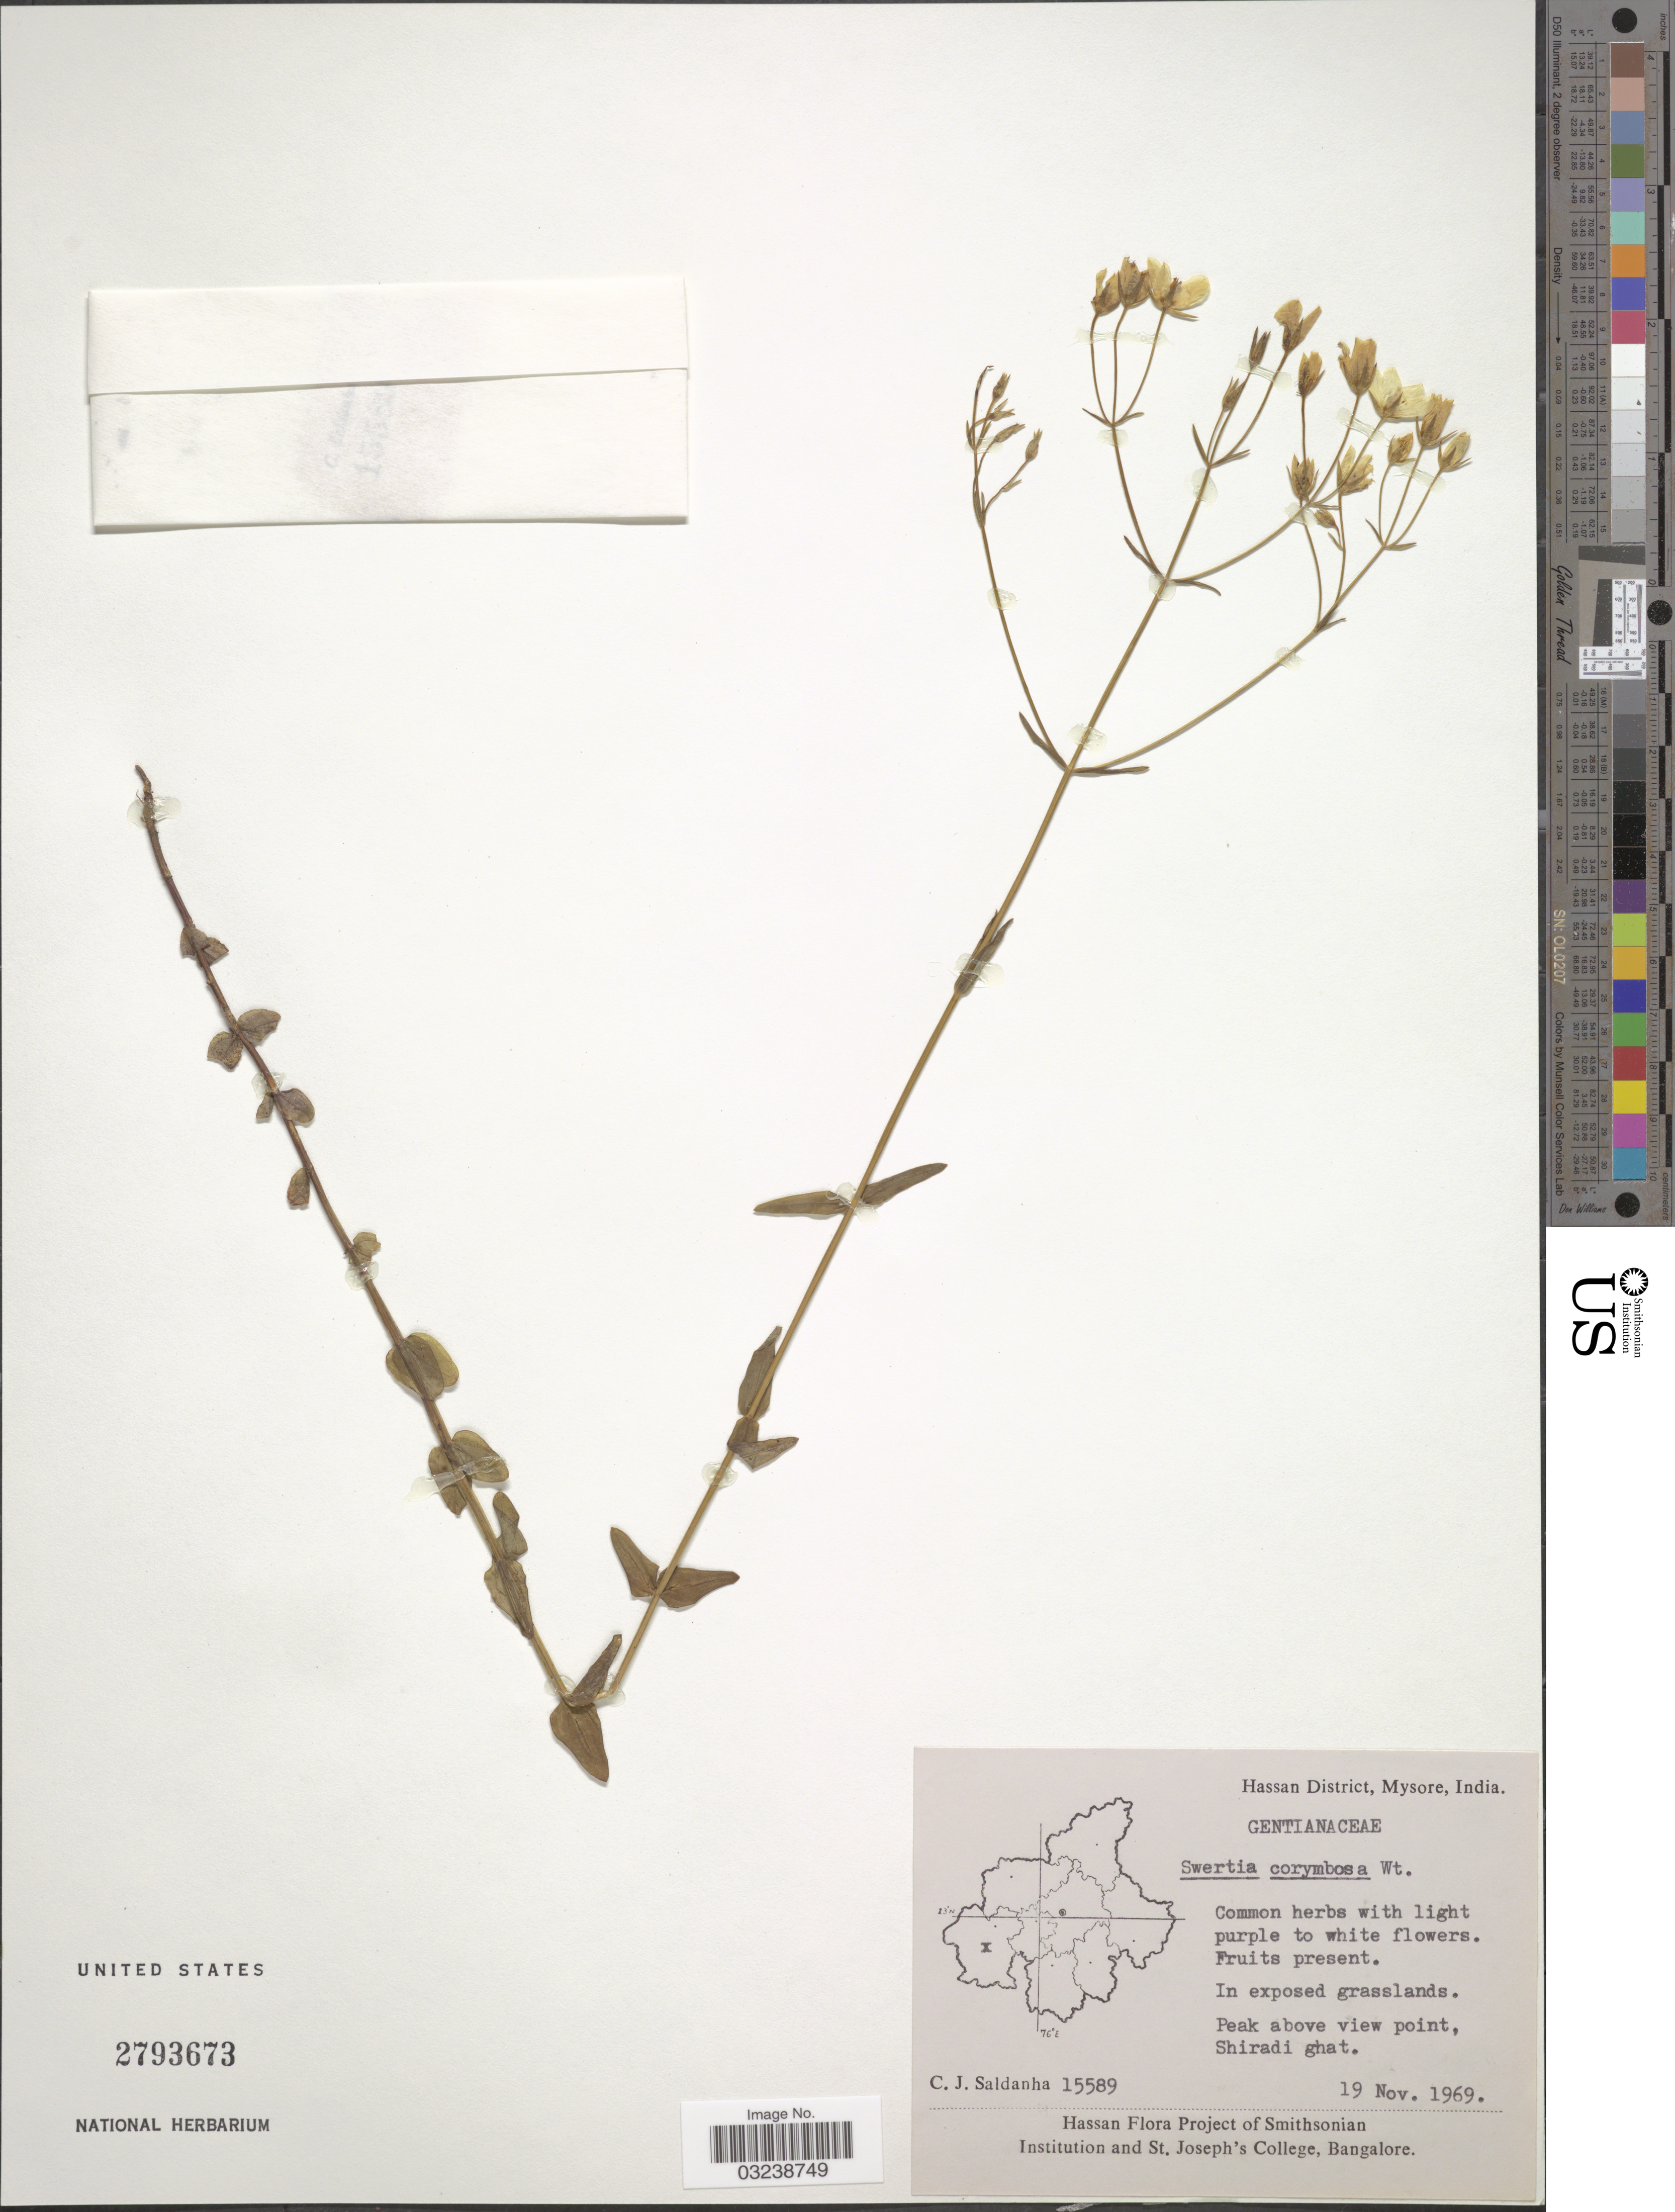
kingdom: Plantae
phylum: Tracheophyta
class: Magnoliopsida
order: Gentianales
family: Gentianaceae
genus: Swertia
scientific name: Swertia corymbosa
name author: Wight ex Griseb.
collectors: C. J. Saldanha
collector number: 15589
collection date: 1969-11-19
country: India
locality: Hassan District, Mysore. Peak above view point, Shiradi ghat.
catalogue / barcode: US 2793673